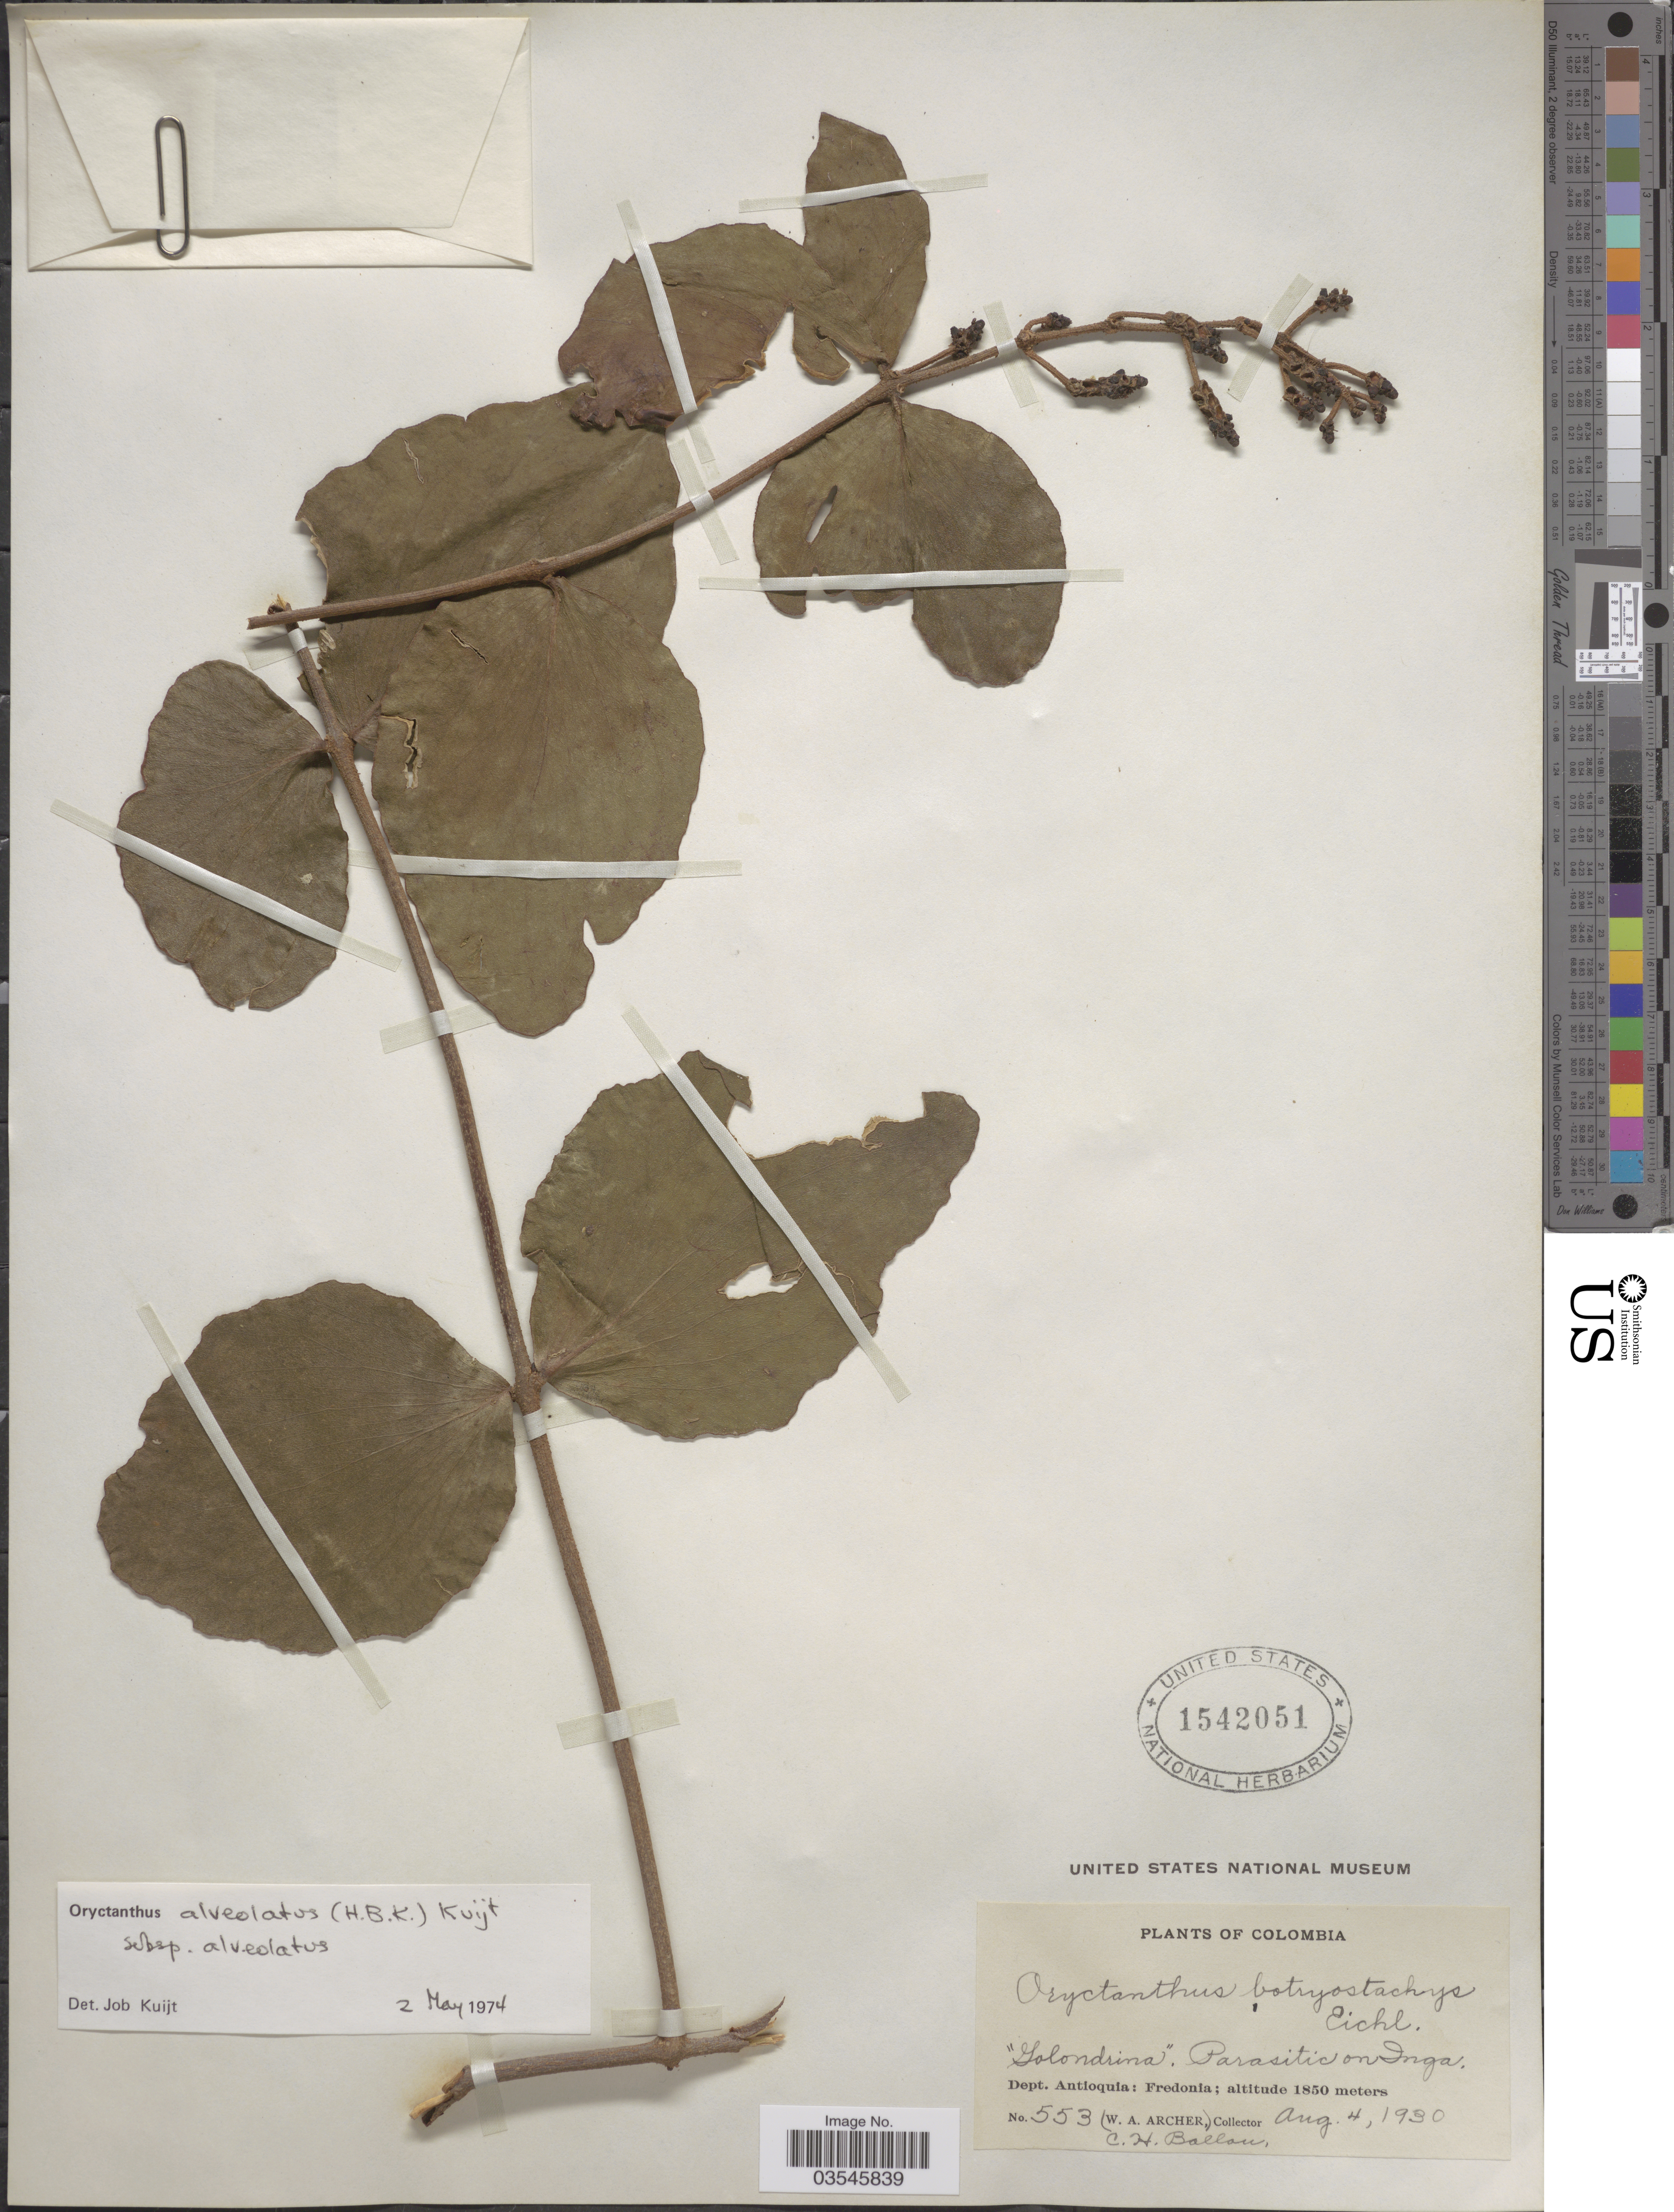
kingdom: Plantae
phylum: Tracheophyta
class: Magnoliopsida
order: Santalales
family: Loranthaceae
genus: Oryctanthus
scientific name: Oryctanthus alveolatus subsp. alveolatus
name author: (Kunth) Kuijt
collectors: C. Ballon & W. Archer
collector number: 553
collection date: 1930-08-04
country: Colombia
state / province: Antioquia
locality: Dept. Antioquia: Fredonia.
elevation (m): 1850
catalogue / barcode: US 1542051